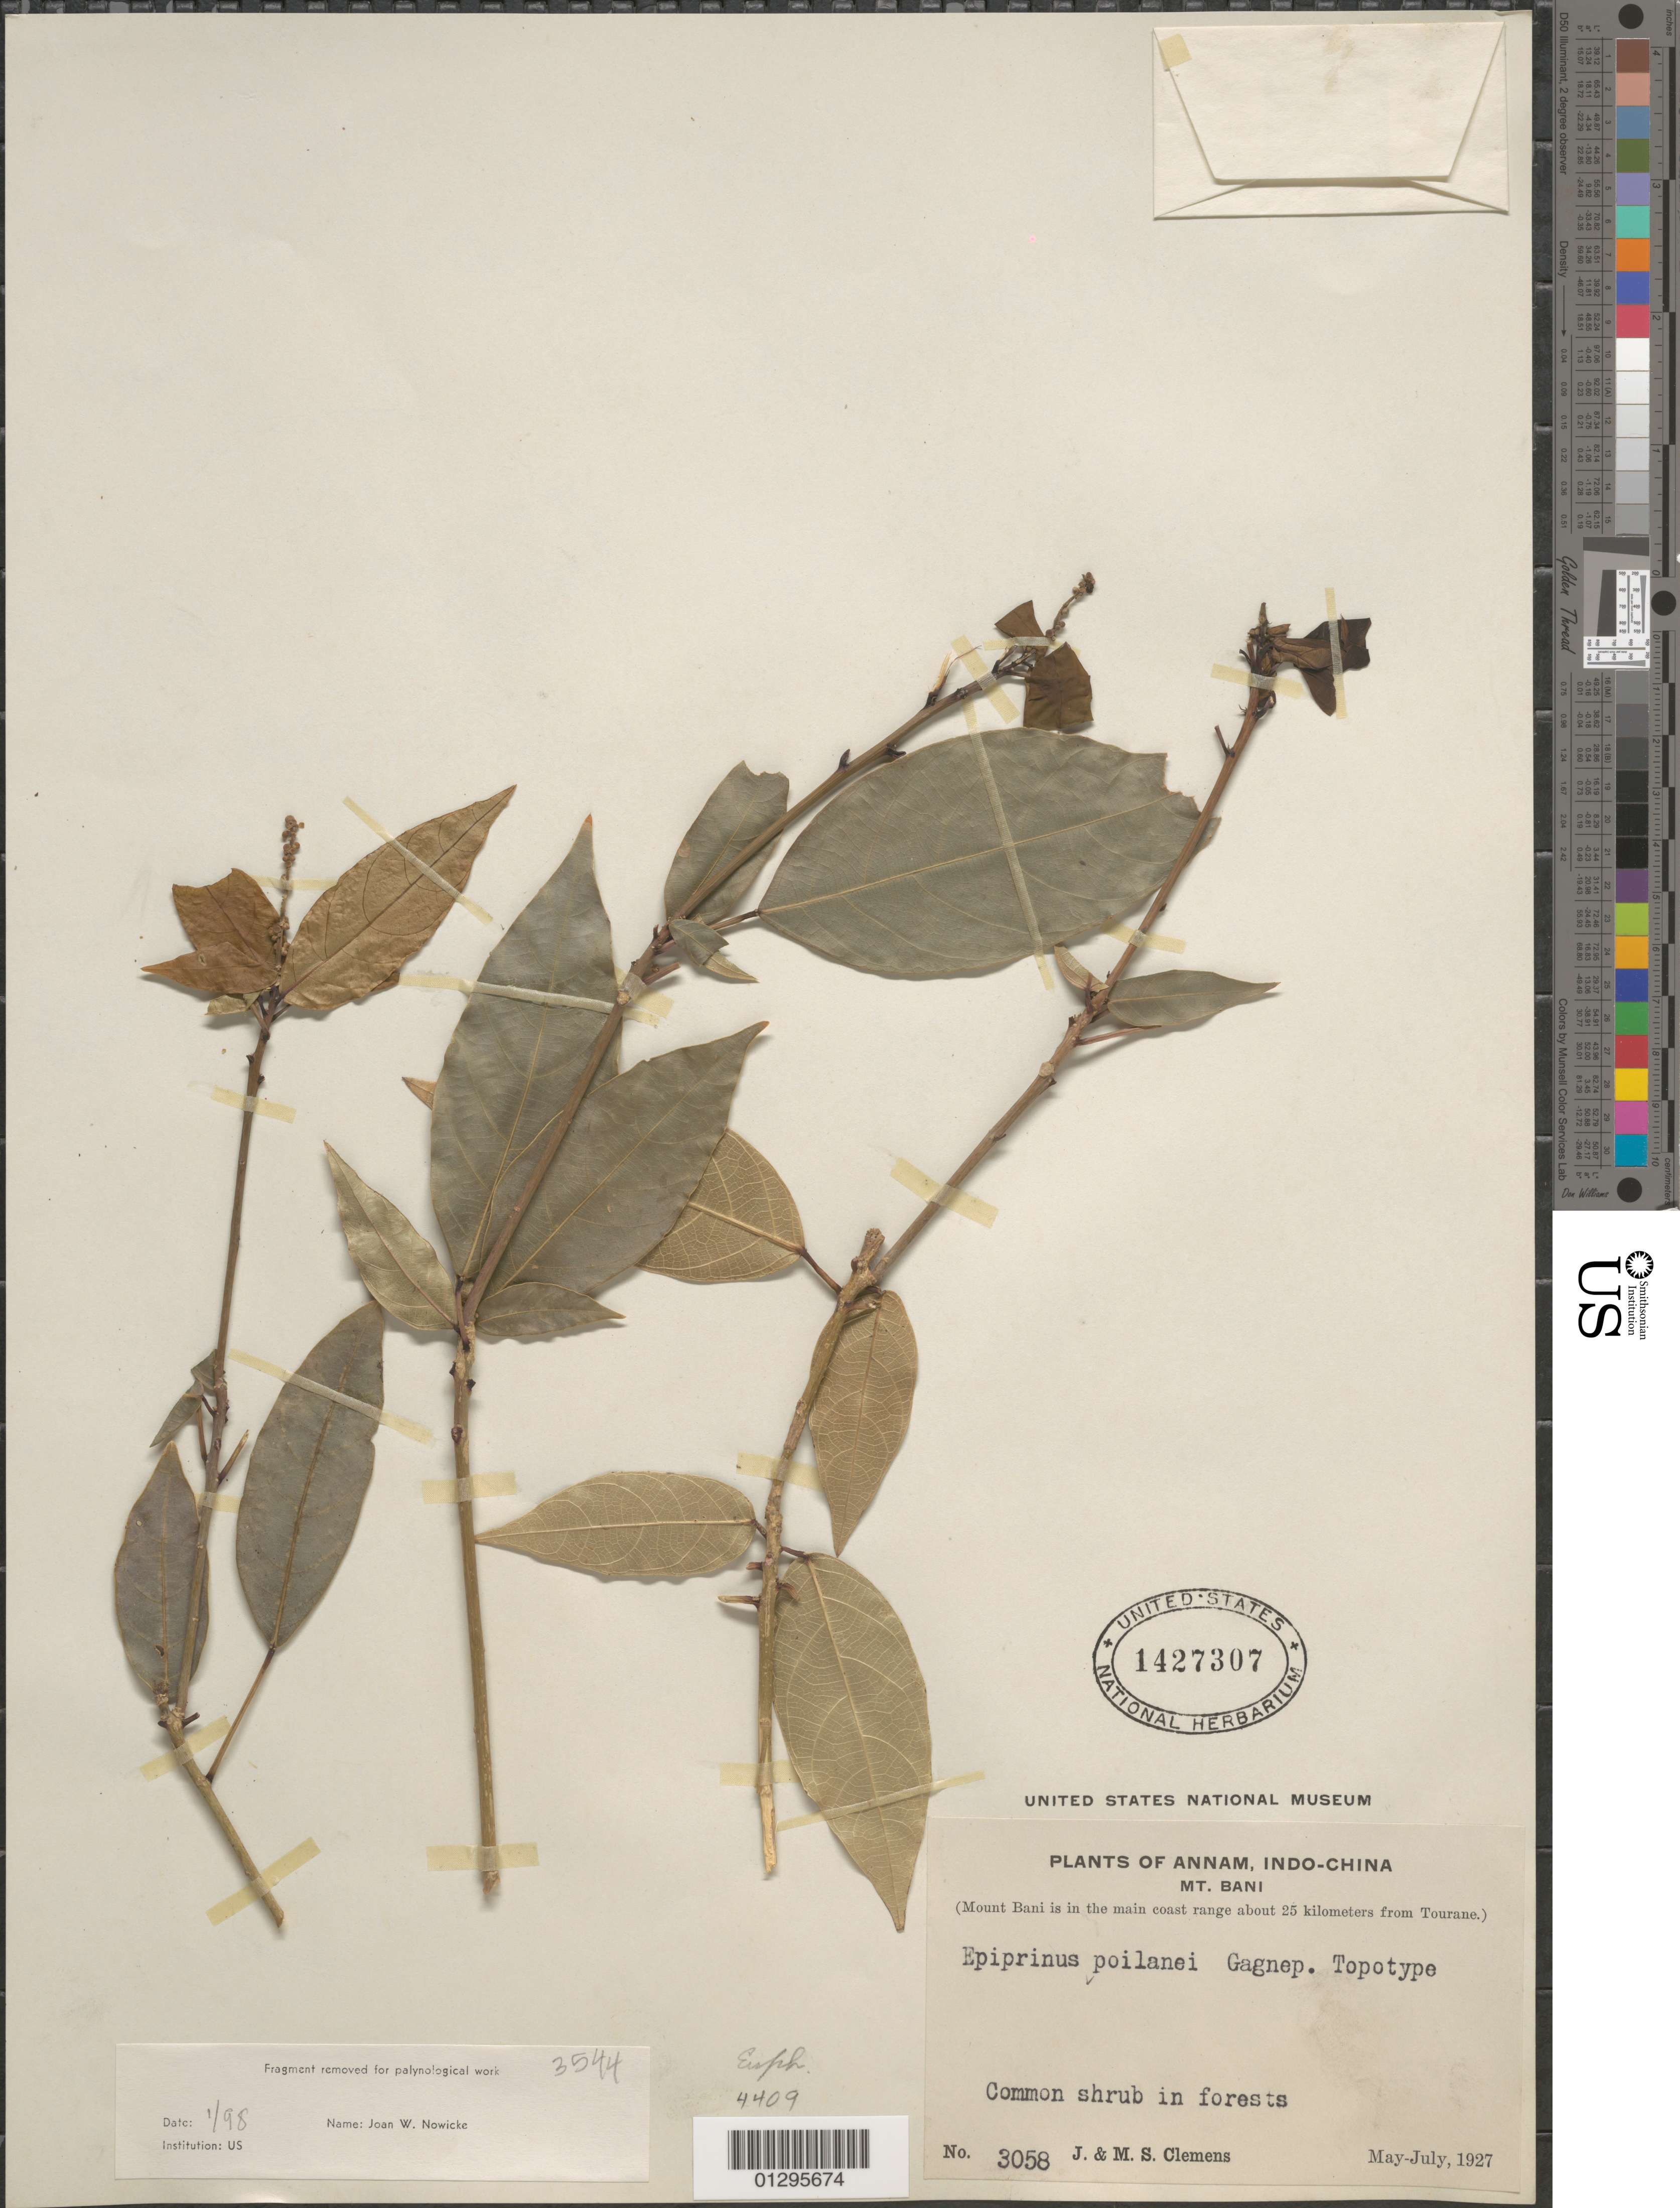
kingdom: Plantae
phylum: Tracheophyta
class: Magnoliopsida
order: Malpighiales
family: Euphorbiaceae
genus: Epiprinus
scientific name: Epiprinus poilanei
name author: Gagnep.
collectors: J. Clemens & M. S. Clemens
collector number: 3058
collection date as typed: May-Jul 1927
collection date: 1927-05/1927-07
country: Vietnam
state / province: Annam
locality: Mt Bani, about 25 km from Tourane.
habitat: Shrub.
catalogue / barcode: US 1427307